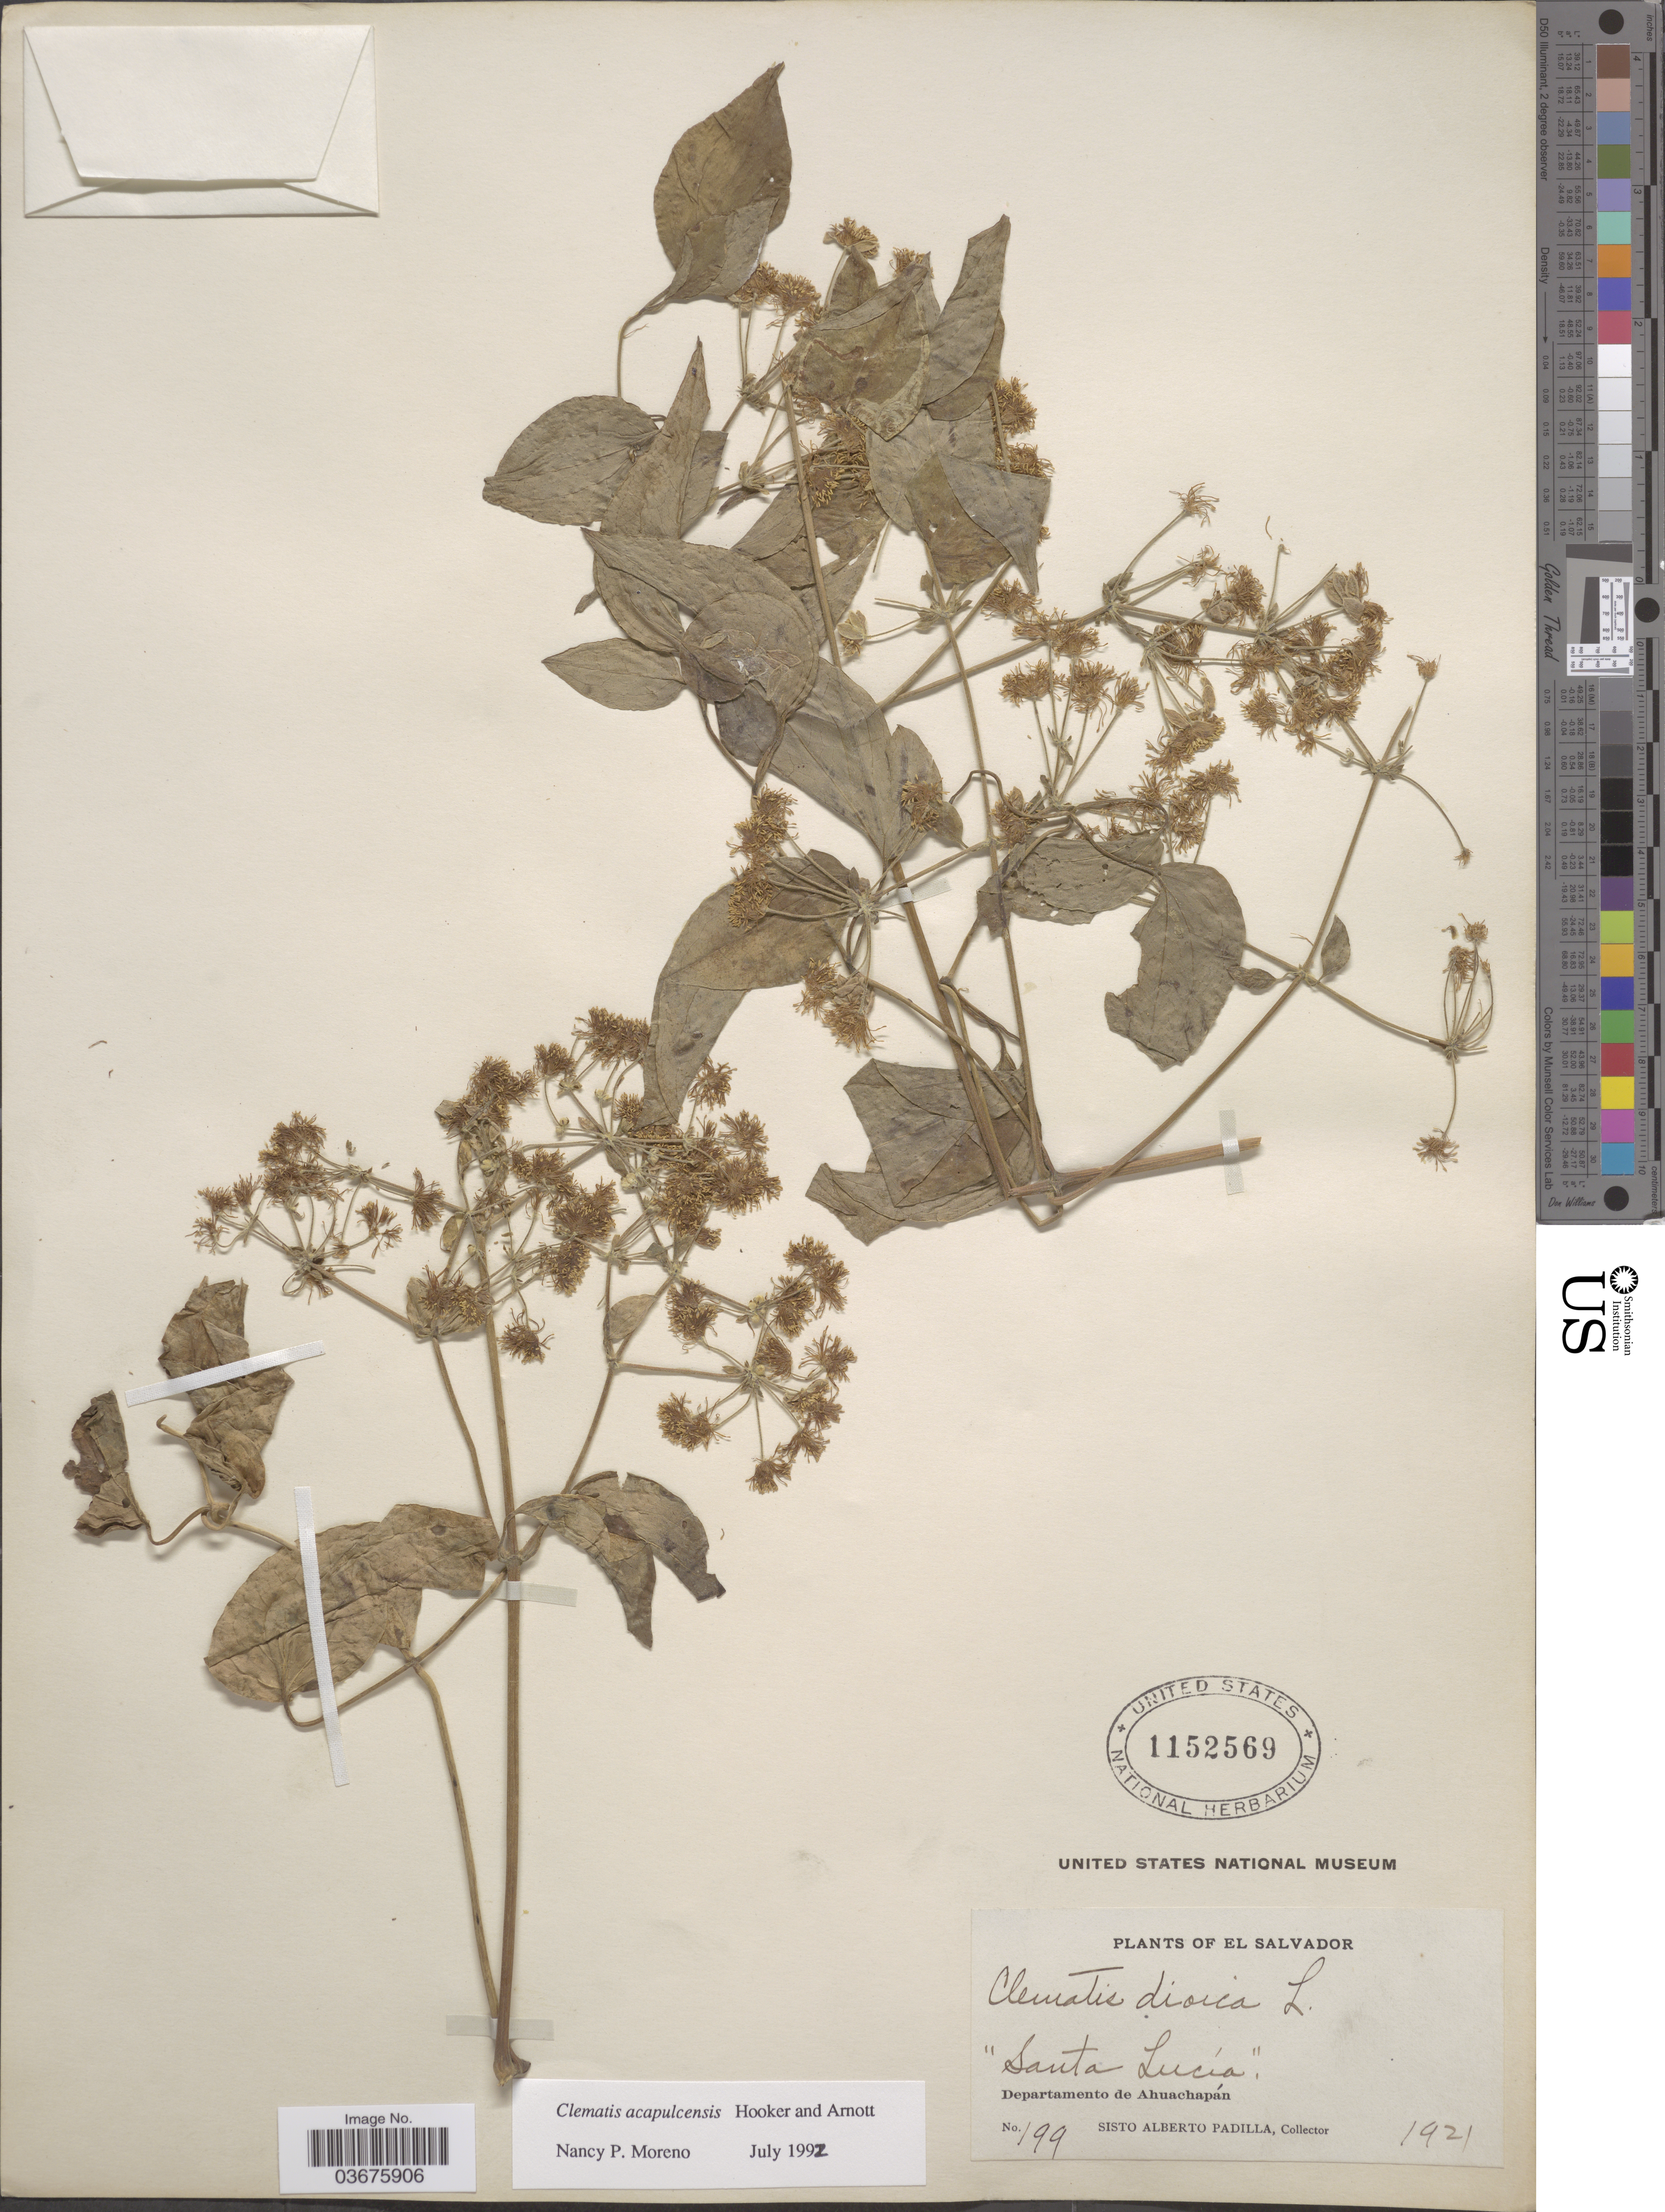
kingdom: Plantae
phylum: Tracheophyta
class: Magnoliopsida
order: Ranunculales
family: Ranunculaceae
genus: Clematis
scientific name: Clematis acapulcensis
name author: Hook. & Arn.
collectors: S. A. Padilla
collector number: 199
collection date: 1921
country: El Salvador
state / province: Ahuachapan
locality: "Santa Lucía", Departamento de Ahuachapán.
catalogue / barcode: US 1152569